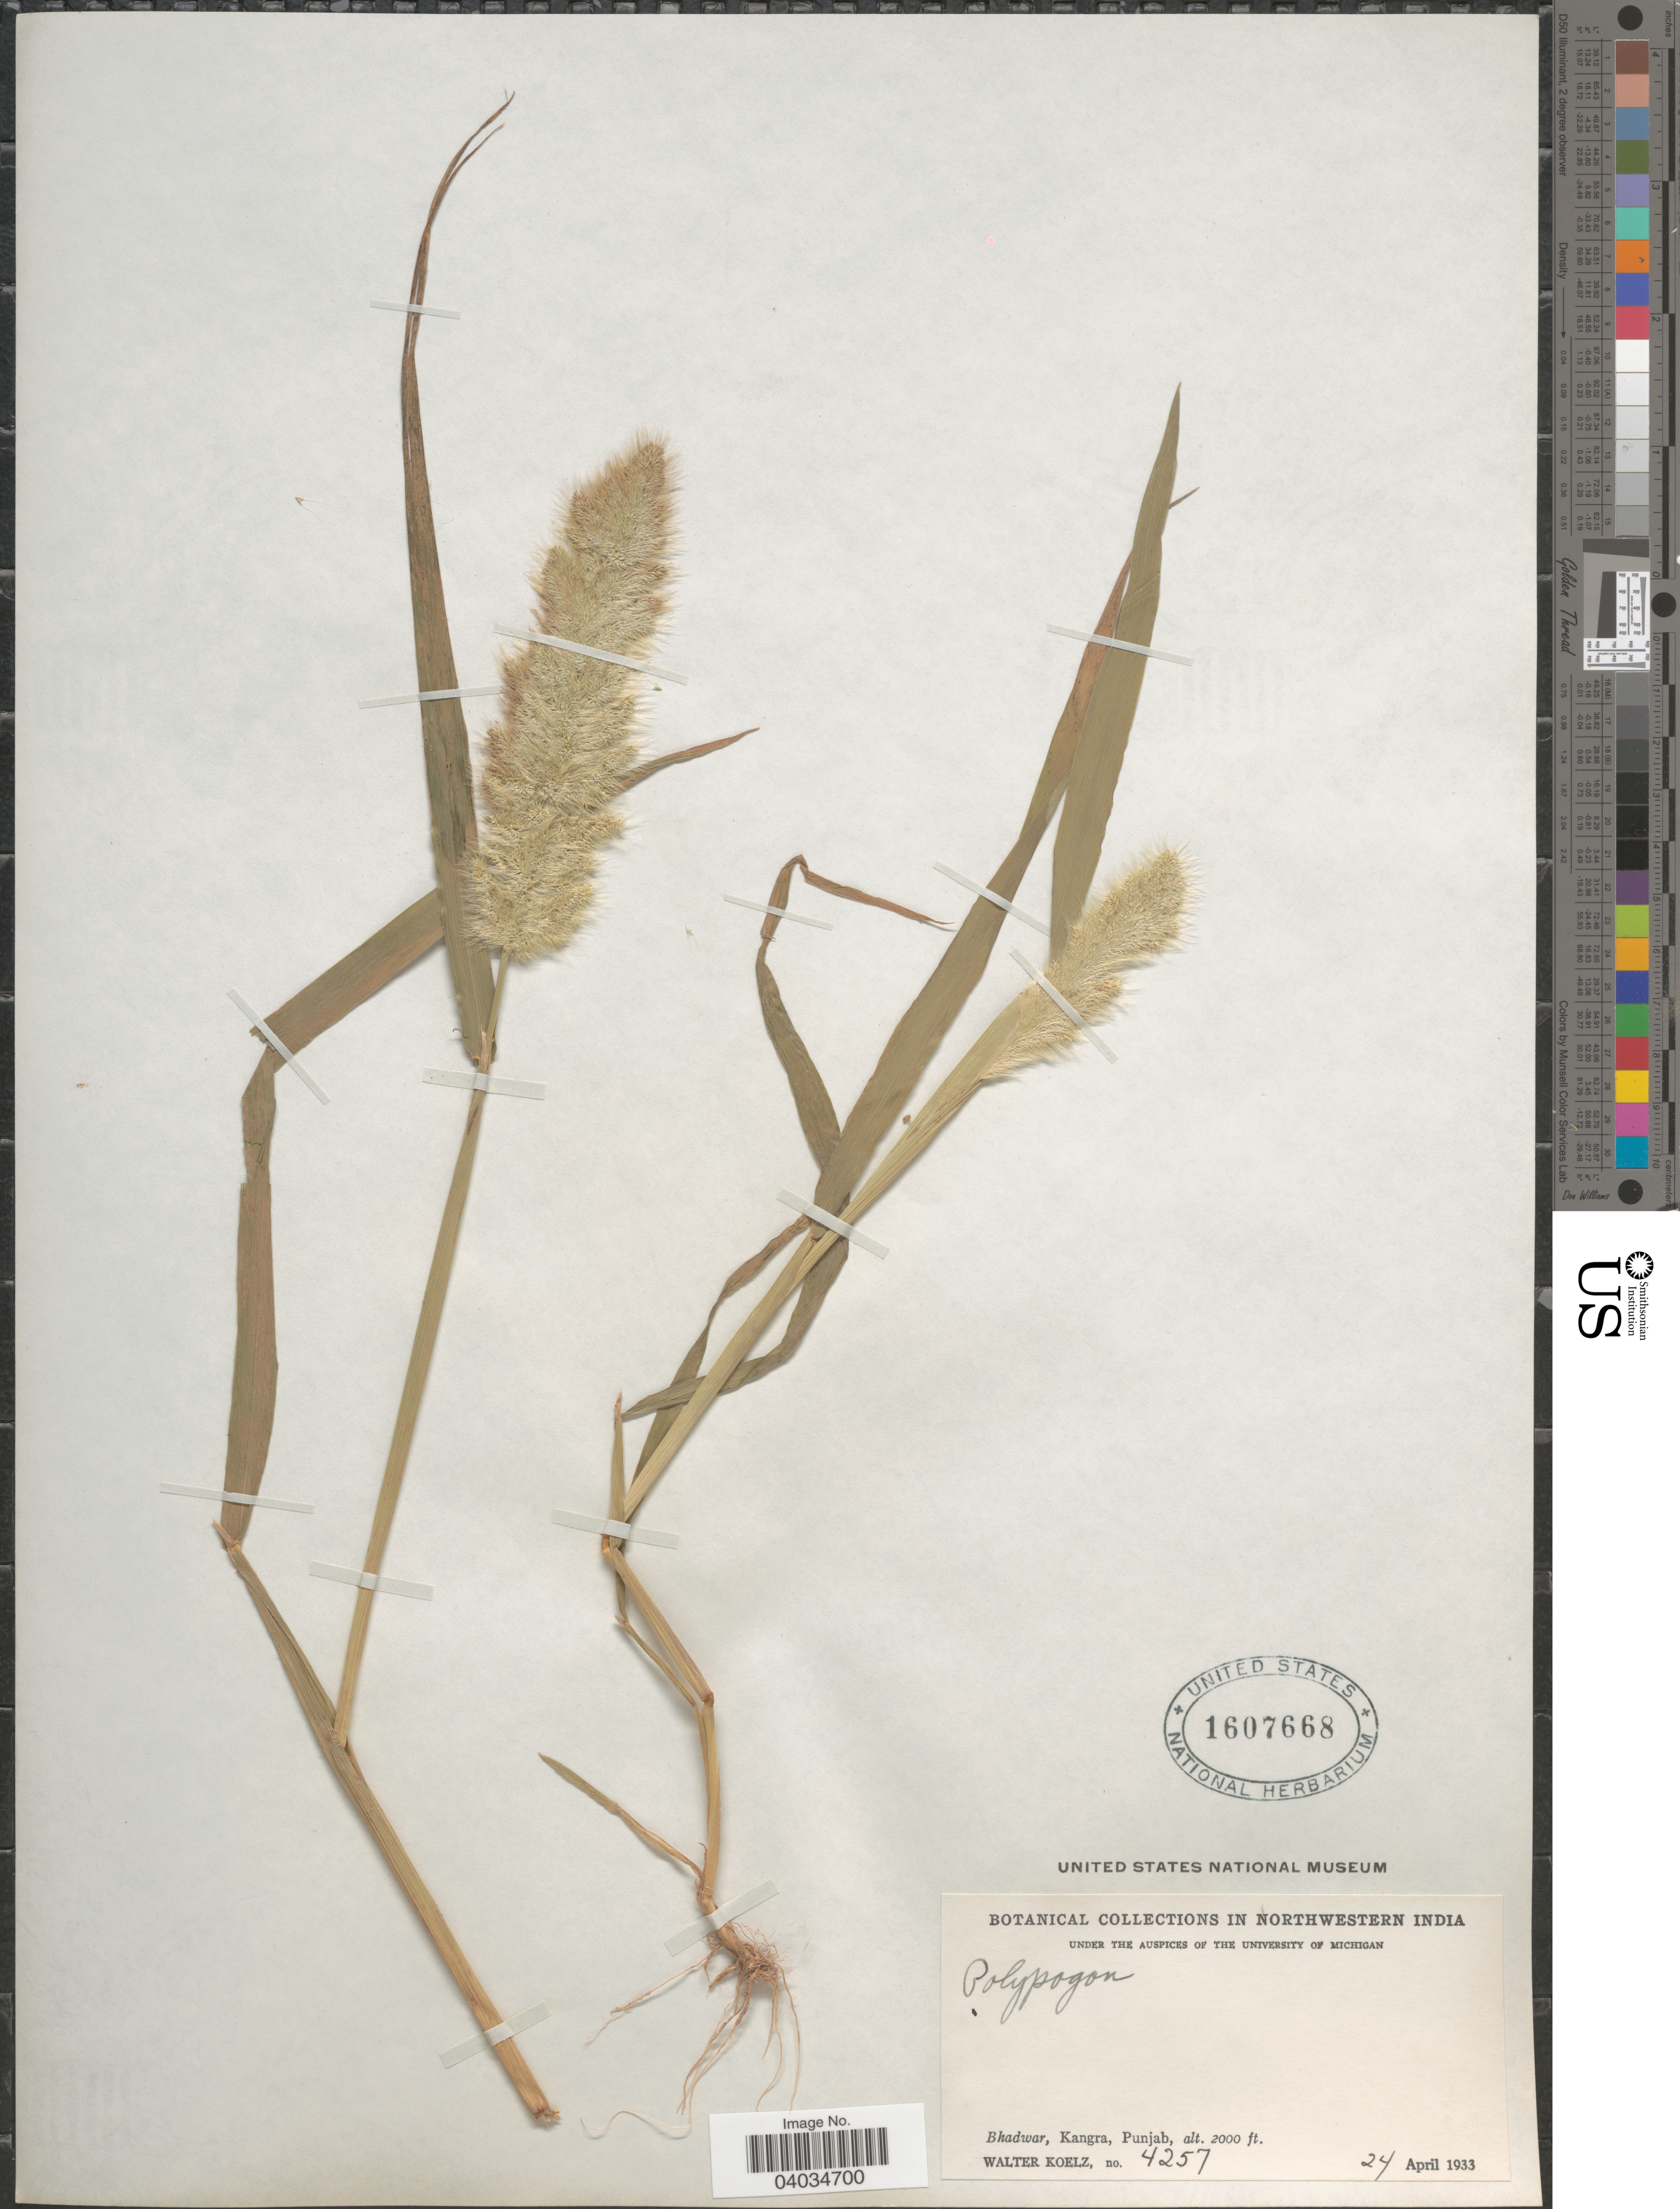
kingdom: Plantae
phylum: Tracheophyta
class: Liliopsida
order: Poales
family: Poaceae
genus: Polypogon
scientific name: Polypogon monspeliensis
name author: (L.) Desf.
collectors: W. N. Koelz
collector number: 4257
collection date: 1933-04-24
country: India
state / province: Punjab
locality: Northwestern India. Bhadwar, Kangra.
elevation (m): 610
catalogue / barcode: US 1607668